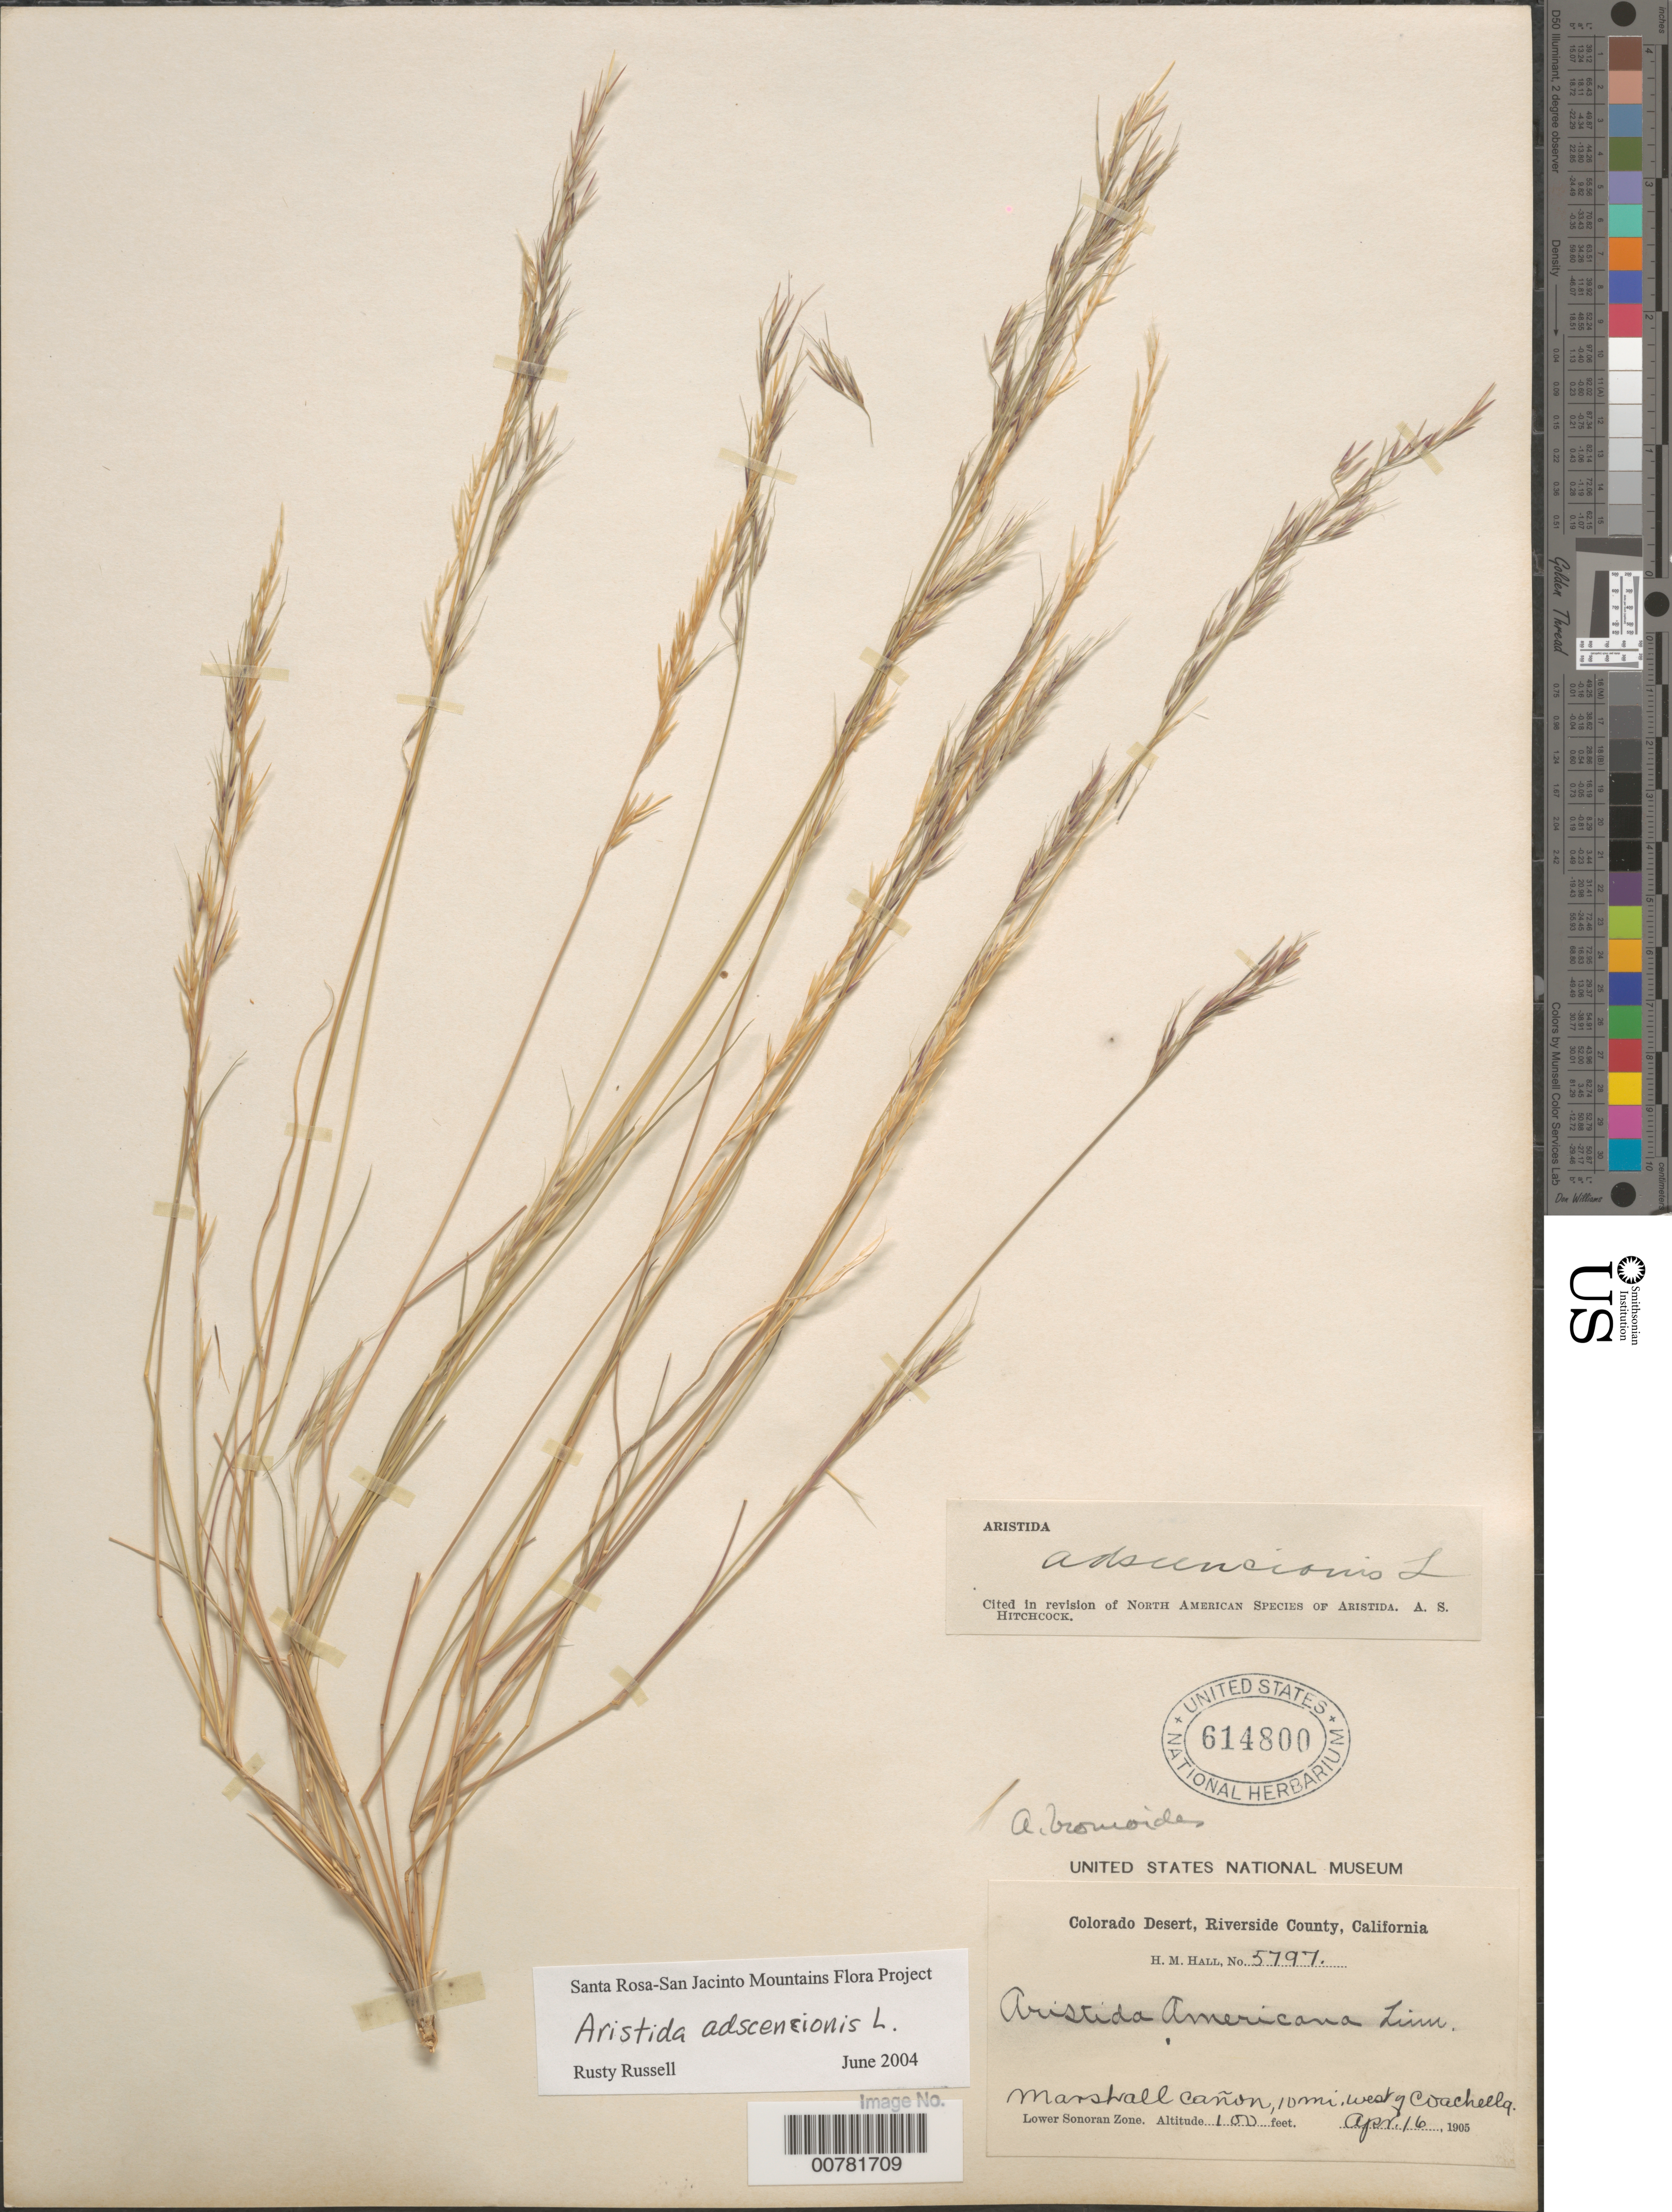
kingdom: Plantae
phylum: Tracheophyta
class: Liliopsida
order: Poales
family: Poaceae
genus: Aristida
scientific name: Aristida adscensionis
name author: L.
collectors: H. M. Hall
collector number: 5797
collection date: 1905-04-16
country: United States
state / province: California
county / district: Riverside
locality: Colorado Desert, Riverside County. Marshall Cañon, 10 mi. west of Coachella. Lower Sonoran Zone.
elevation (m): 30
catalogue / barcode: US 614800